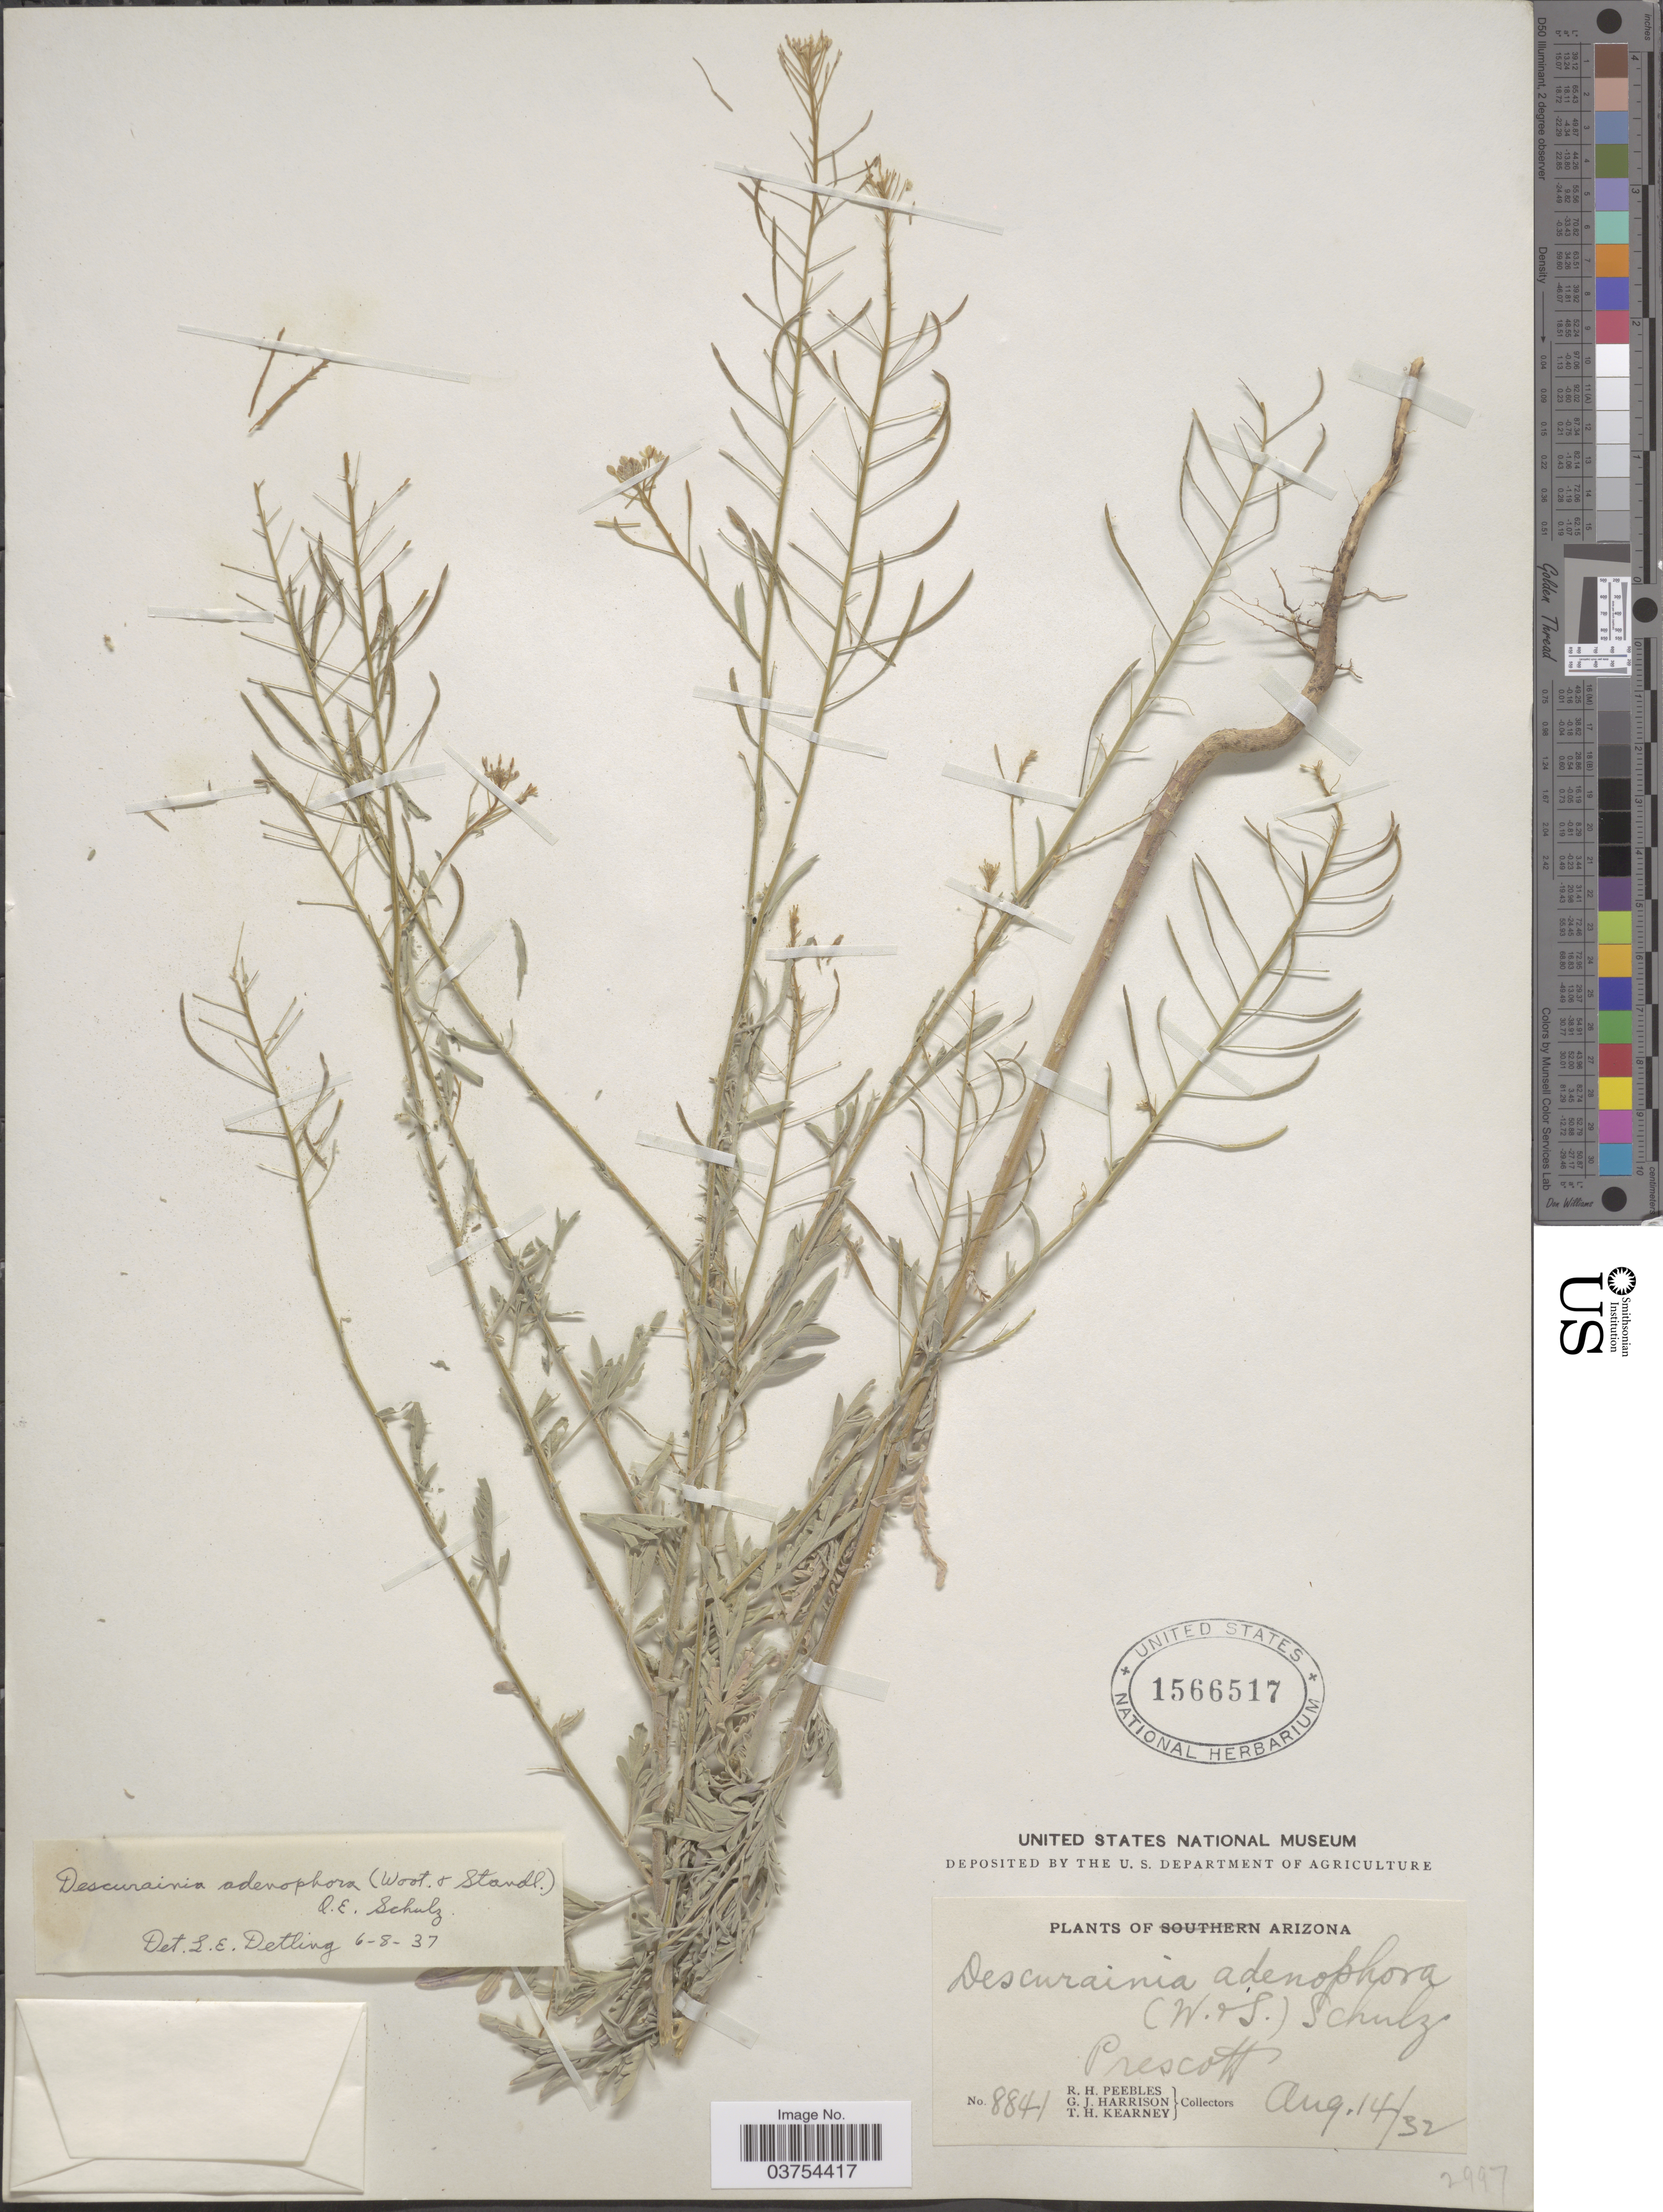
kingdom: Plantae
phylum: Tracheophyta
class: Magnoliopsida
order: Brassicales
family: Brassicaceae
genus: Descurainia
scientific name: Descurainia obtusa subsp. adenophora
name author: (Wooton & Standl.) Detling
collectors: R. H. Peebles, G. J. Harrison & T. H. Kearney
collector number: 8841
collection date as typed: Transcribed d/m/y: 14/8/32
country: United States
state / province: Arizona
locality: Prescott.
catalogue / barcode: US 1566517